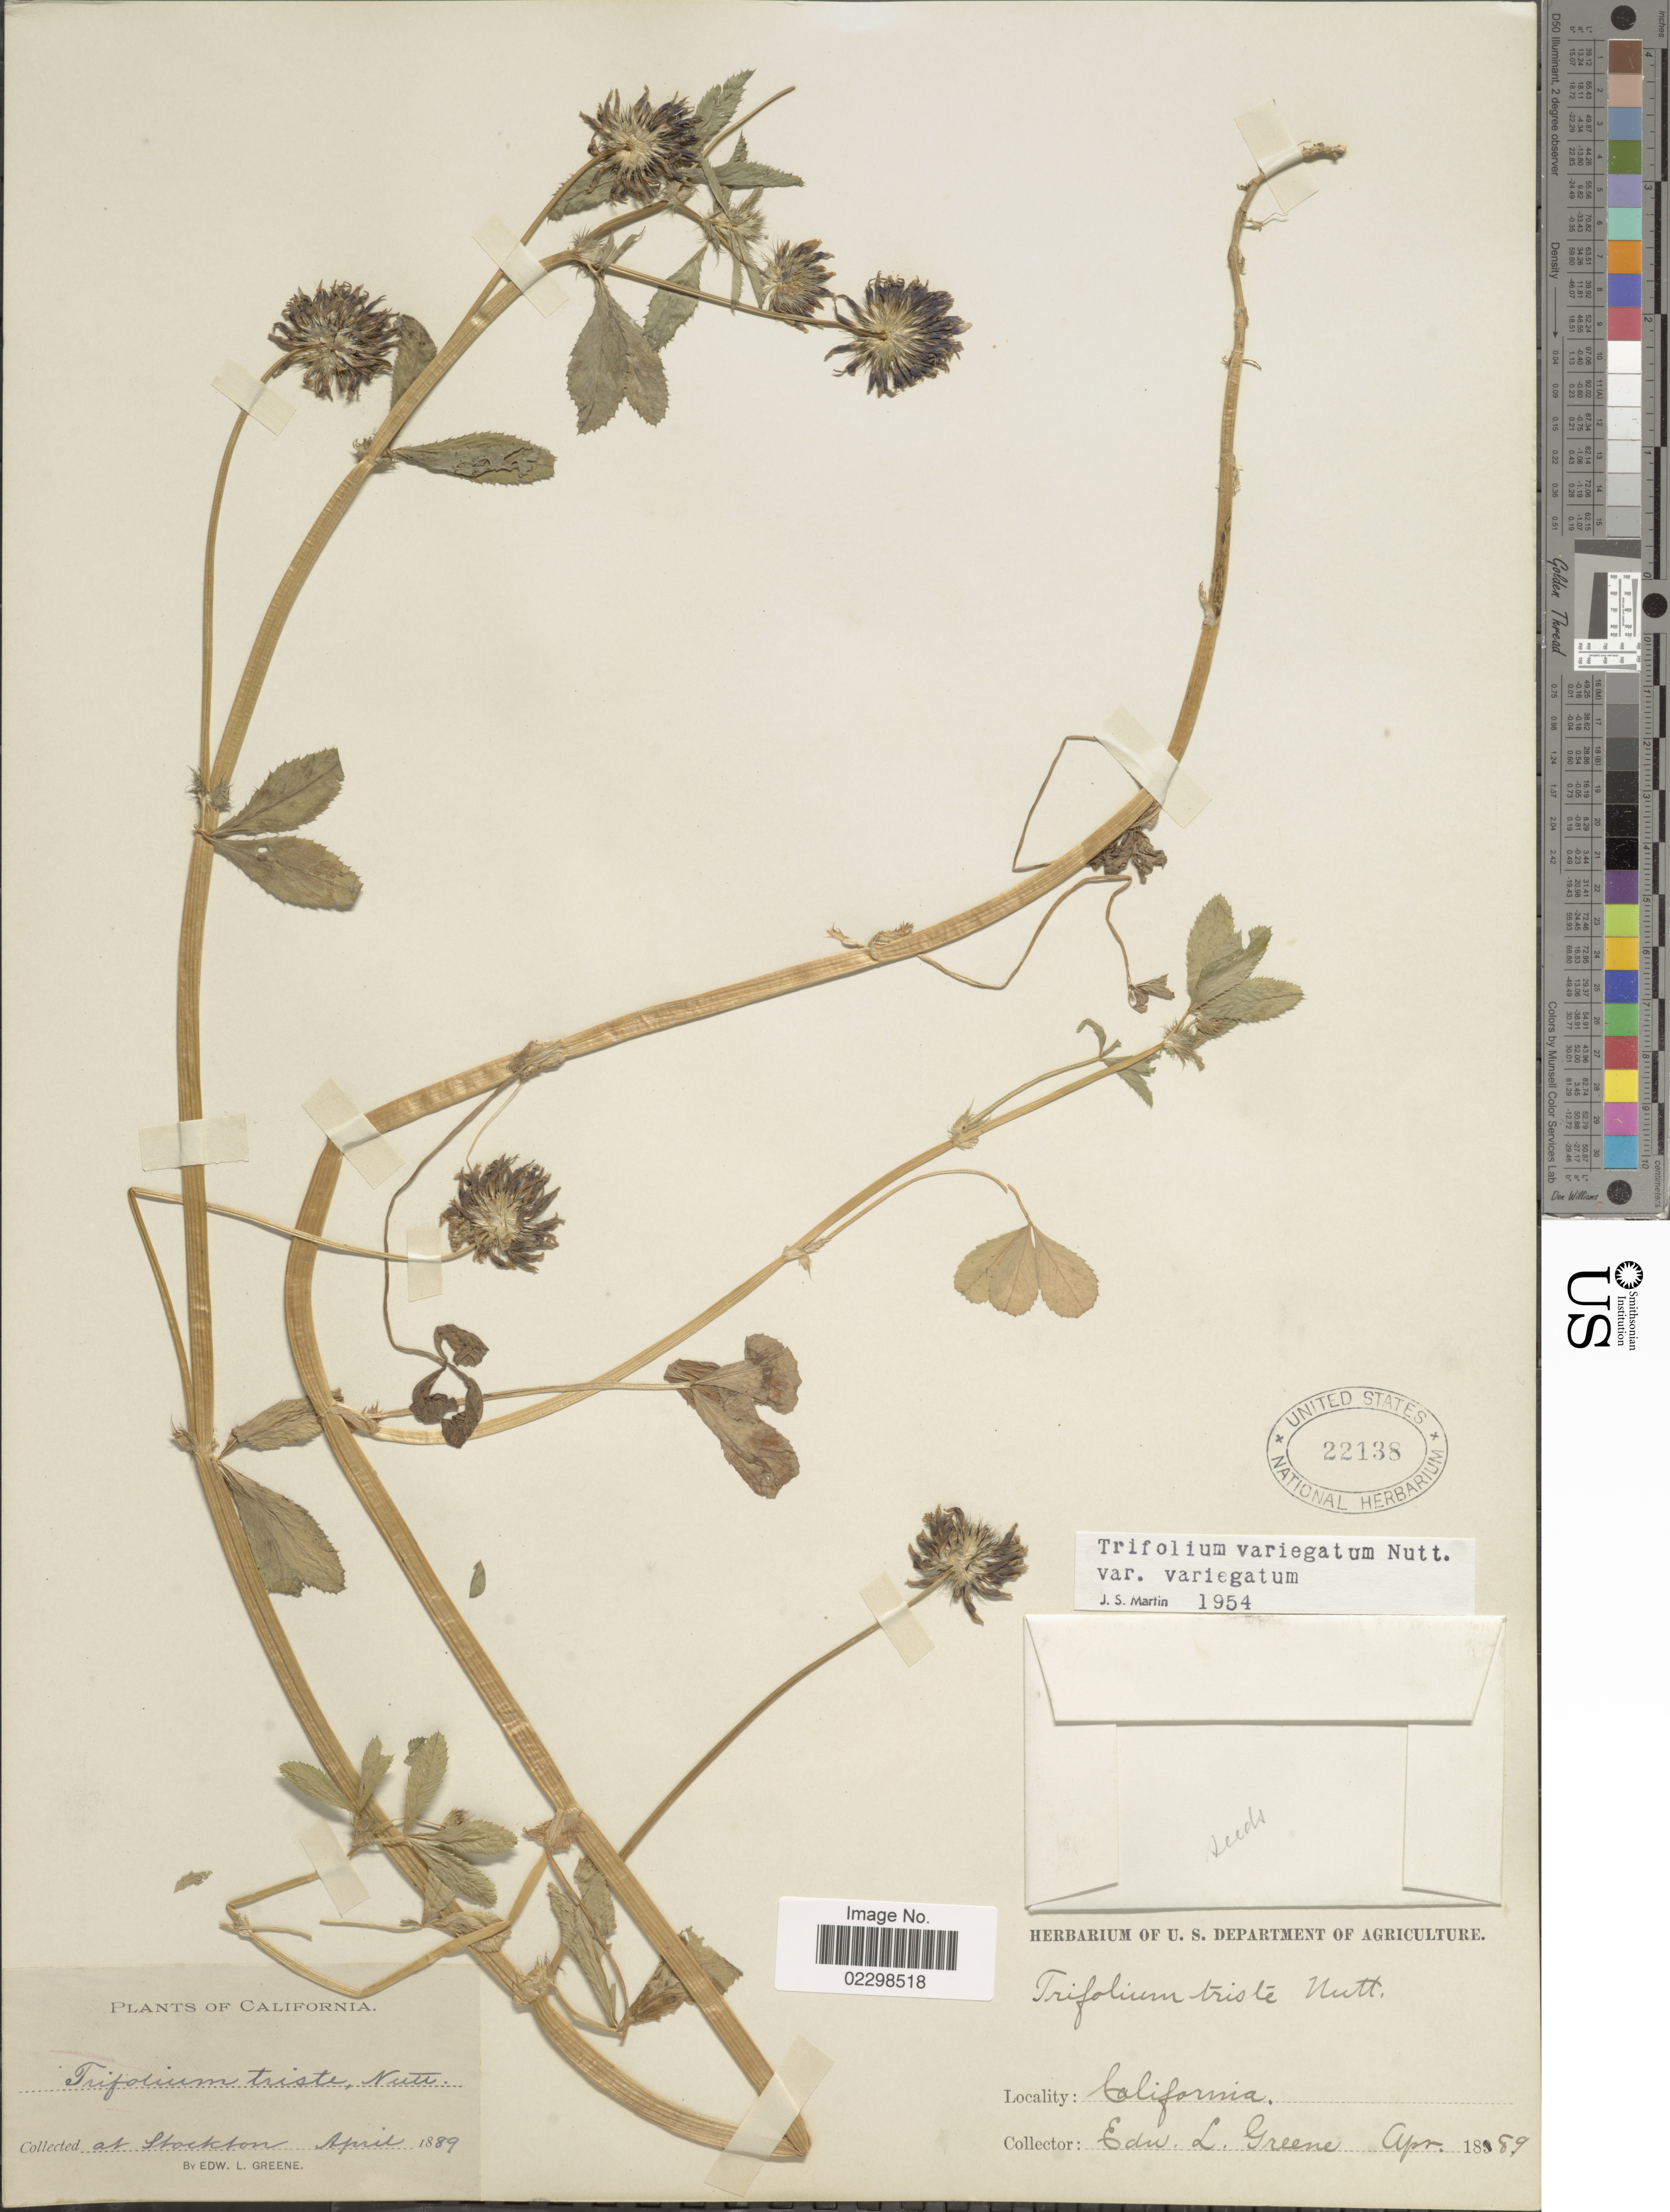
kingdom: Plantae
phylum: Tracheophyta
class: Magnoliopsida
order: Fabales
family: Fabaceae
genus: Trifolium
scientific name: Trifolium variegatum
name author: Nutt.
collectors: E. L. Greene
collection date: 1889-04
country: United States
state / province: California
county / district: San Joaquin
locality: Stockton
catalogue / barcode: US 22138